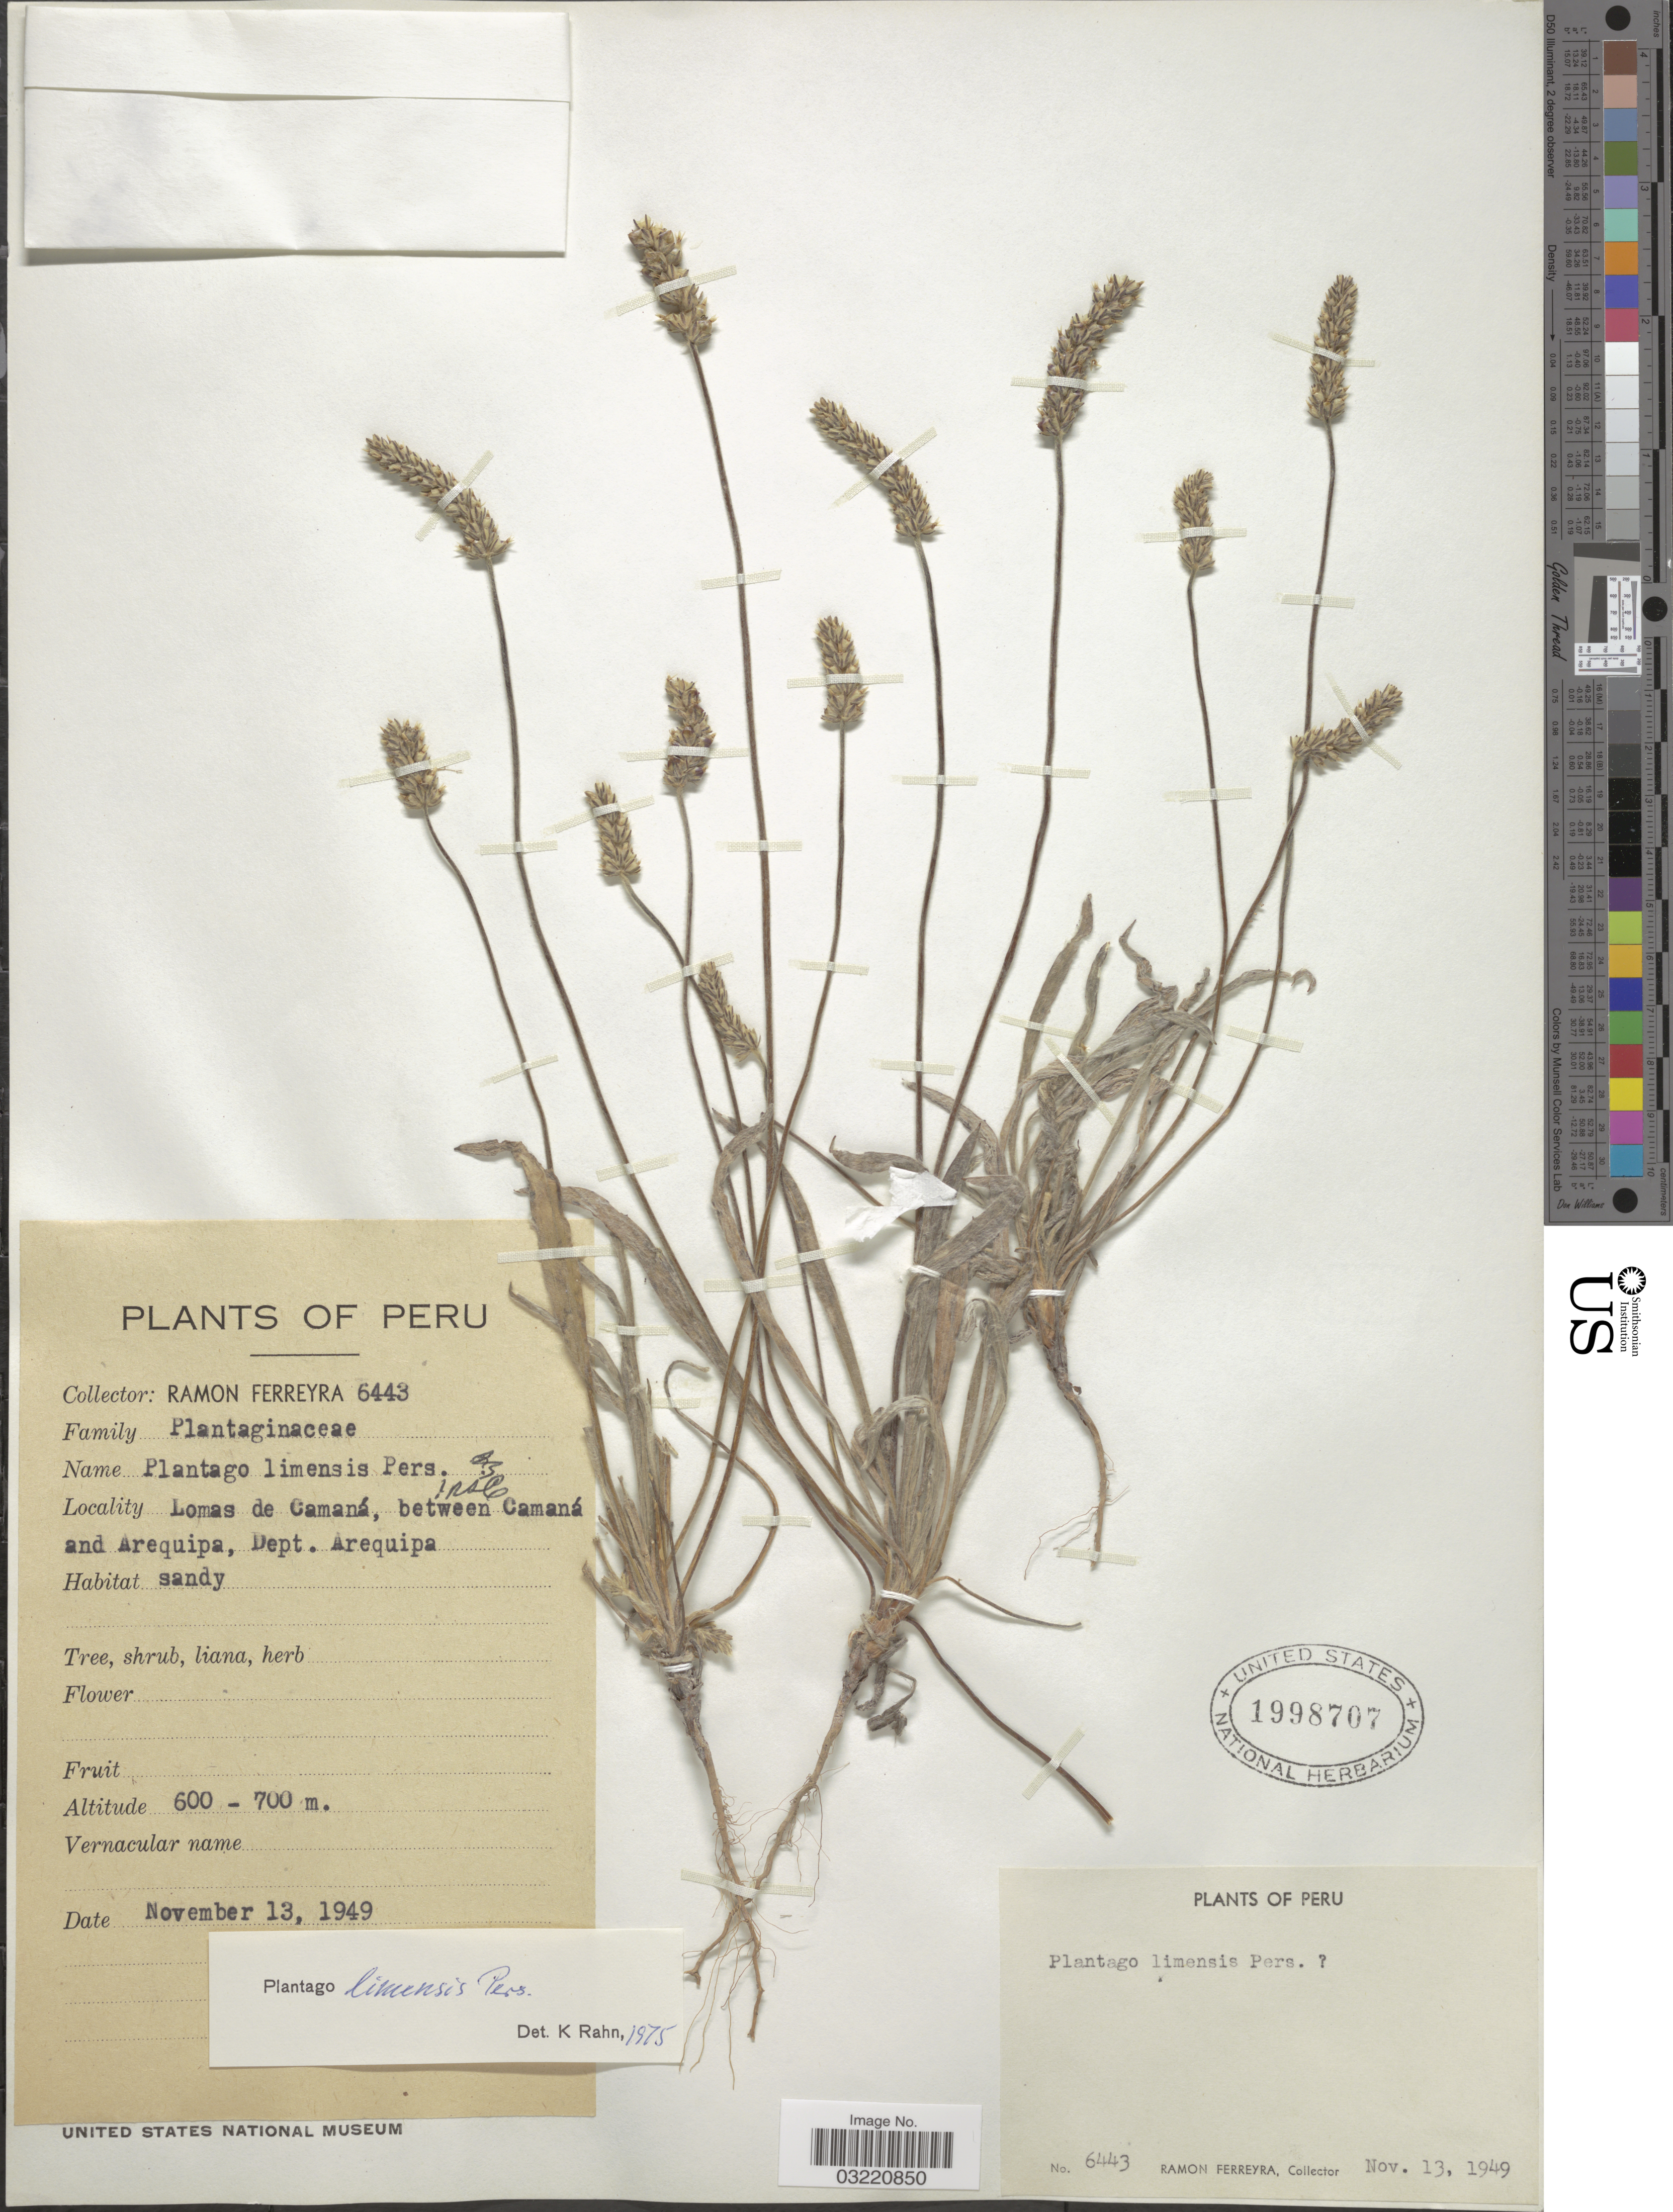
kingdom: Plantae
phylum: Tracheophyta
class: Magnoliopsida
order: Lamiales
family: Plantaginaceae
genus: Plantago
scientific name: Plantago limensis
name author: Pers.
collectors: R. A. Ferreyra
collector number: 6443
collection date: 1949-11-13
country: Peru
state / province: Arequipa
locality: Lomas de Camaná, between Camaná and Arequipa, Dept. Arequipa.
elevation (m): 600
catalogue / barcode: US 1998707